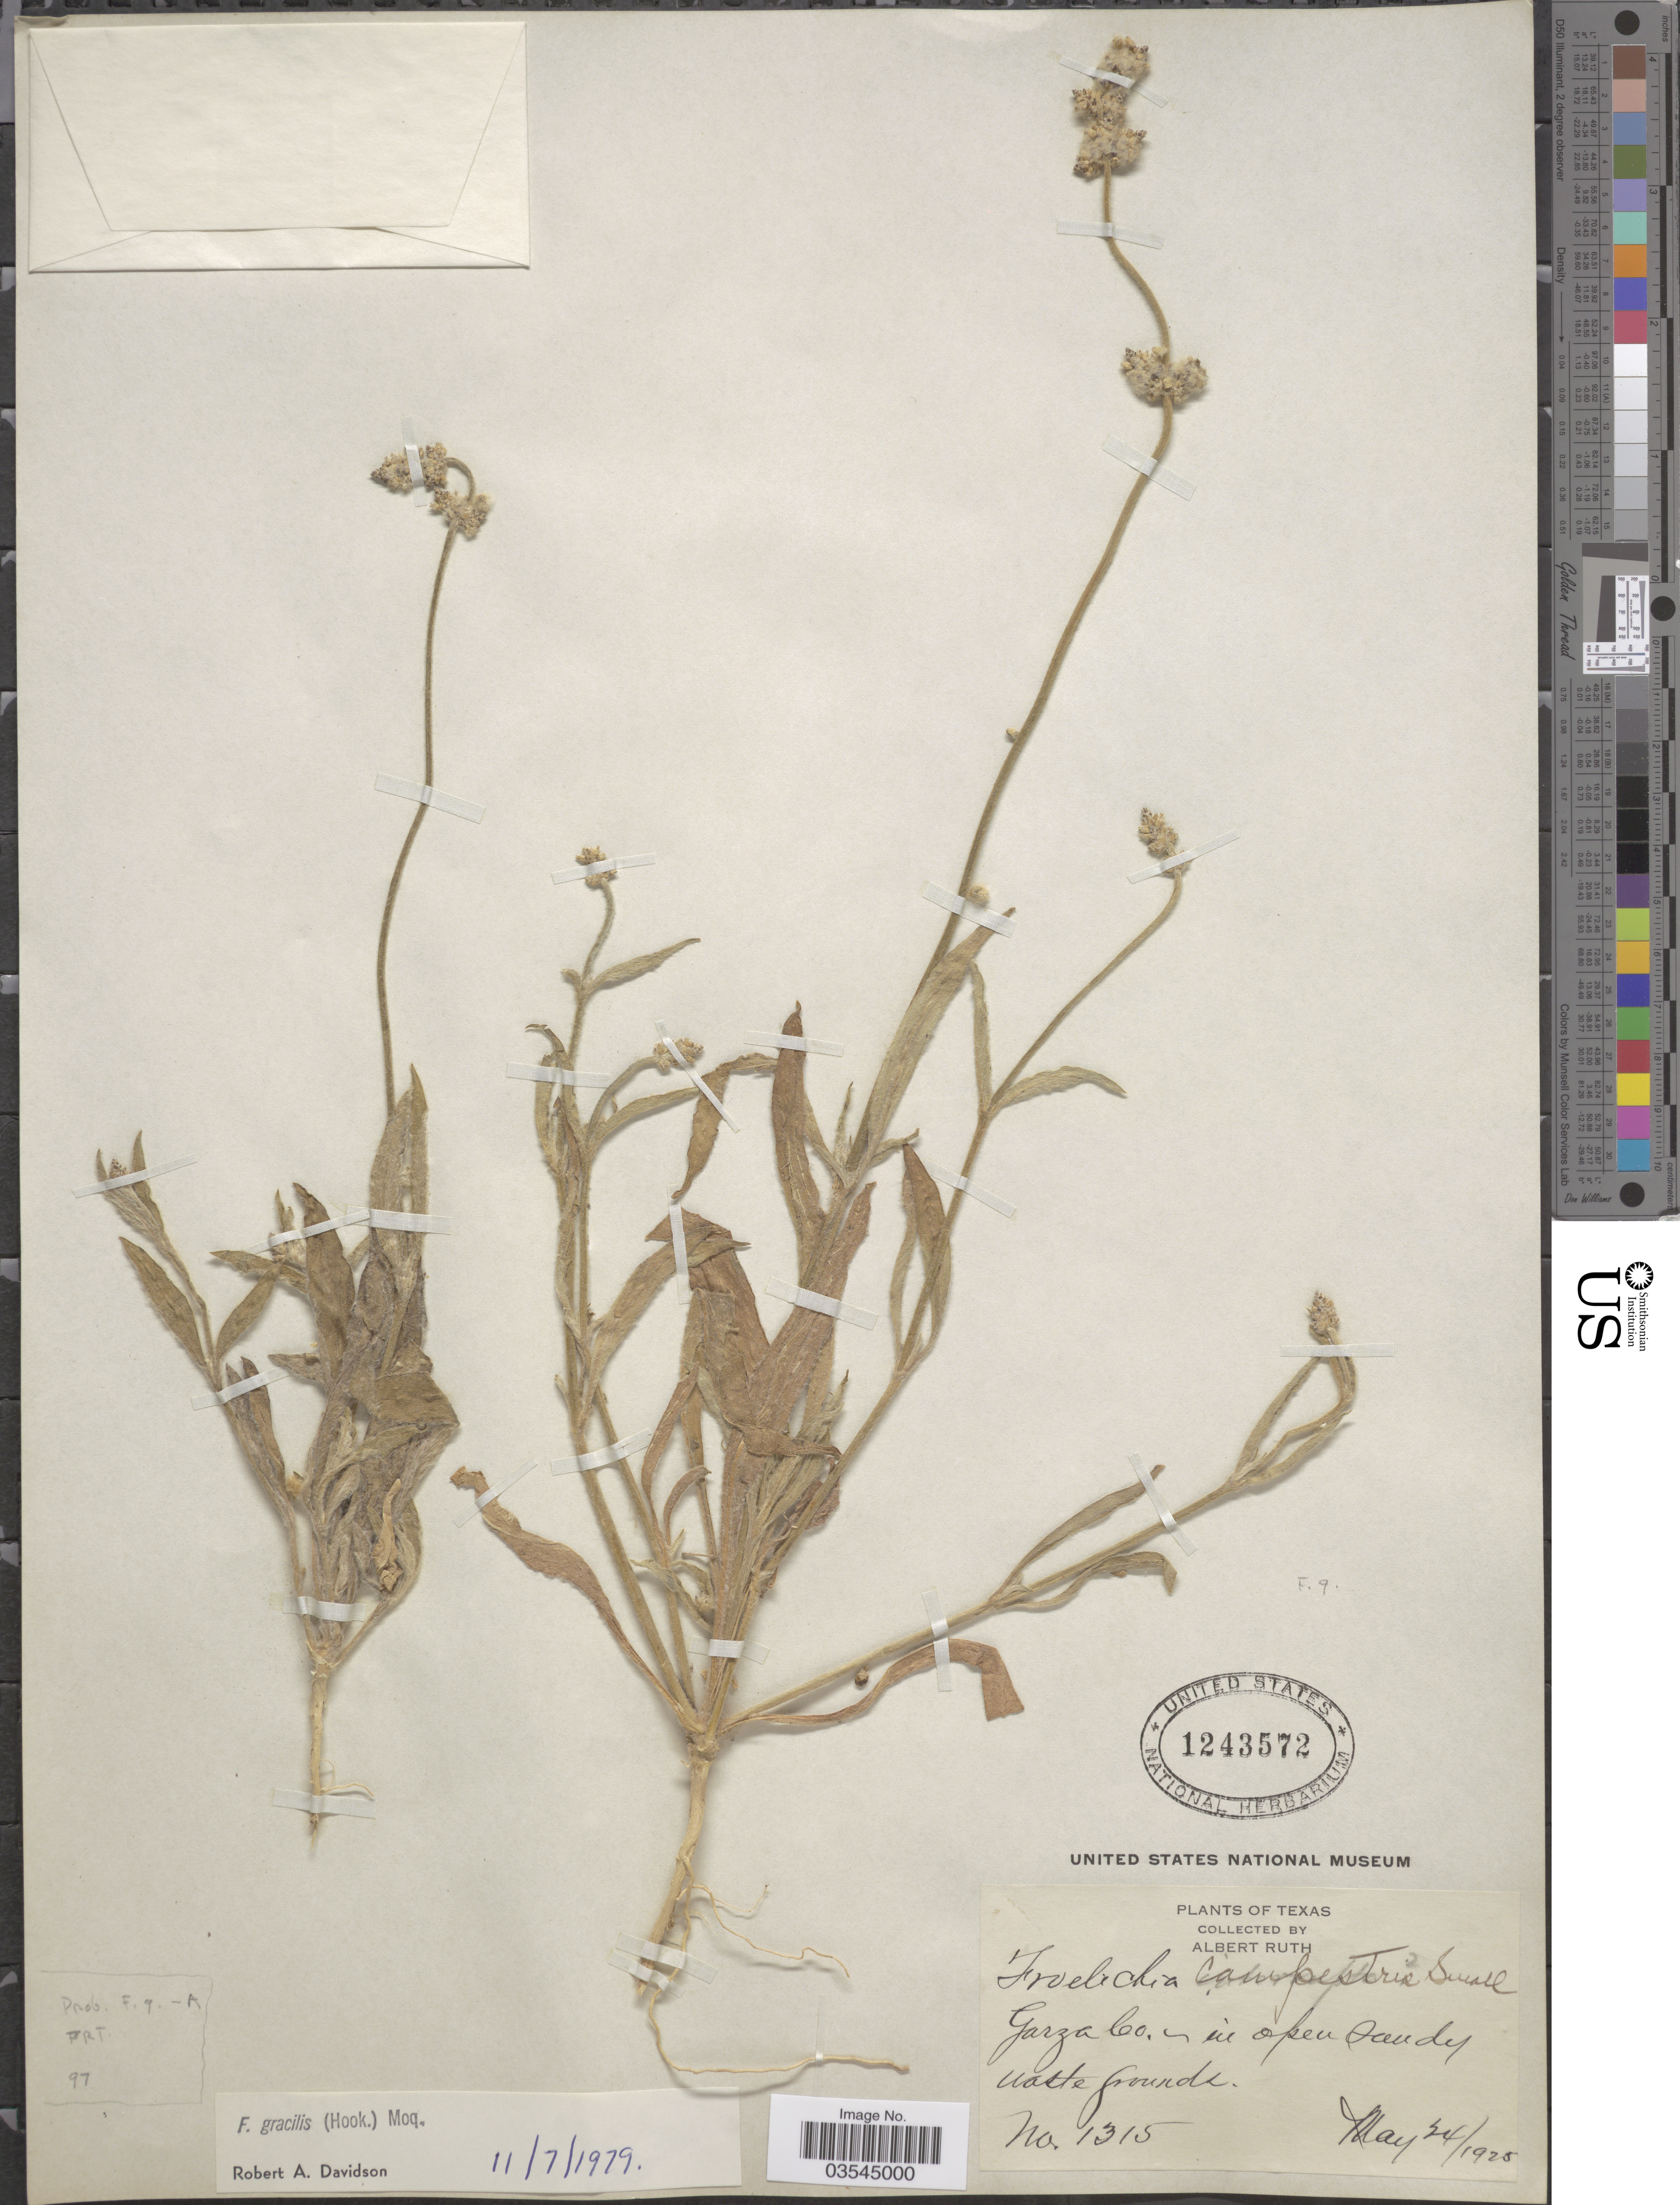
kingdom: Plantae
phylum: Tracheophyta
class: Magnoliopsida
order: Caryophyllales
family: Amaranthaceae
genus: Froelichia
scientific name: Froelichia gracilis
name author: (Hook.) Moq.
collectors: A. Ruth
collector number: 1315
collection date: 1925-05-24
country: United States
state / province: Texas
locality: Garza Co.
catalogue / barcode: US 1243572